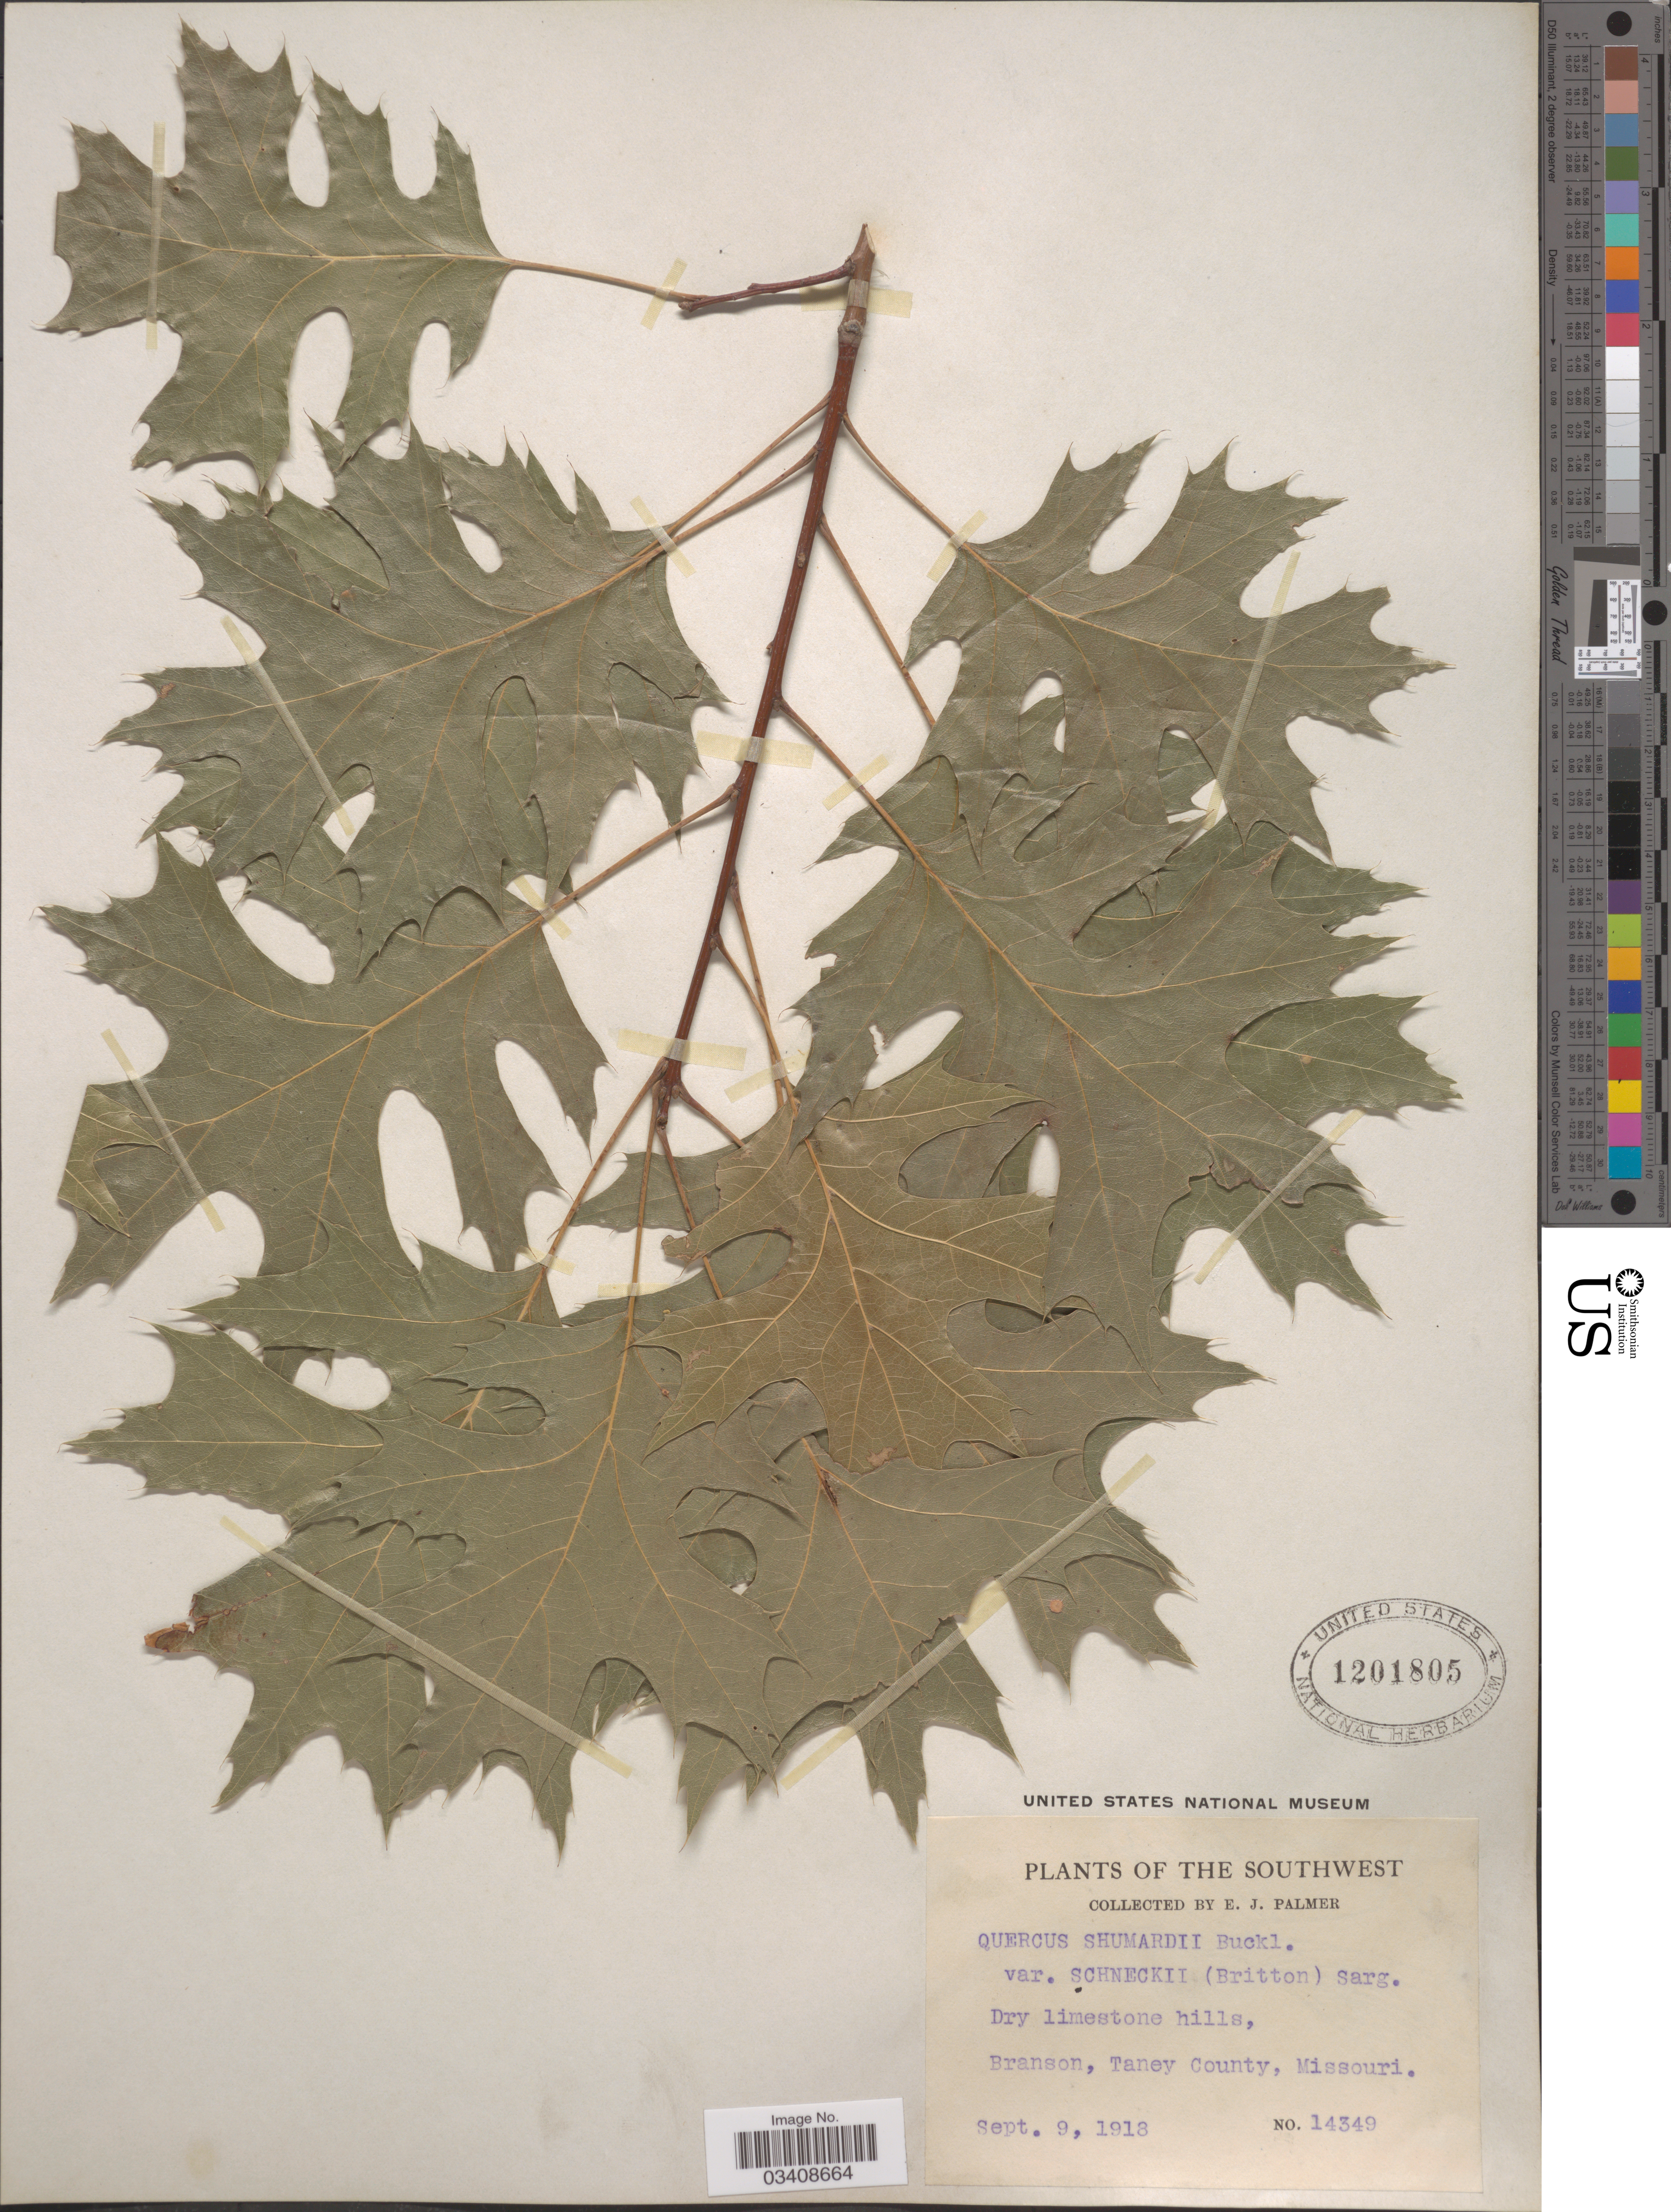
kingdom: Plantae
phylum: Tracheophyta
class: Magnoliopsida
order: Fagales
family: Fagaceae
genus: Quercus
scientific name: Quercus shumardii var. schneckii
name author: (Britton) Sarg.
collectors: E. J. Palmer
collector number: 14349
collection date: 1913-09-09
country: United States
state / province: Missouri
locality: The Southwest. Branson, Taney County.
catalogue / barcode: US 1201805